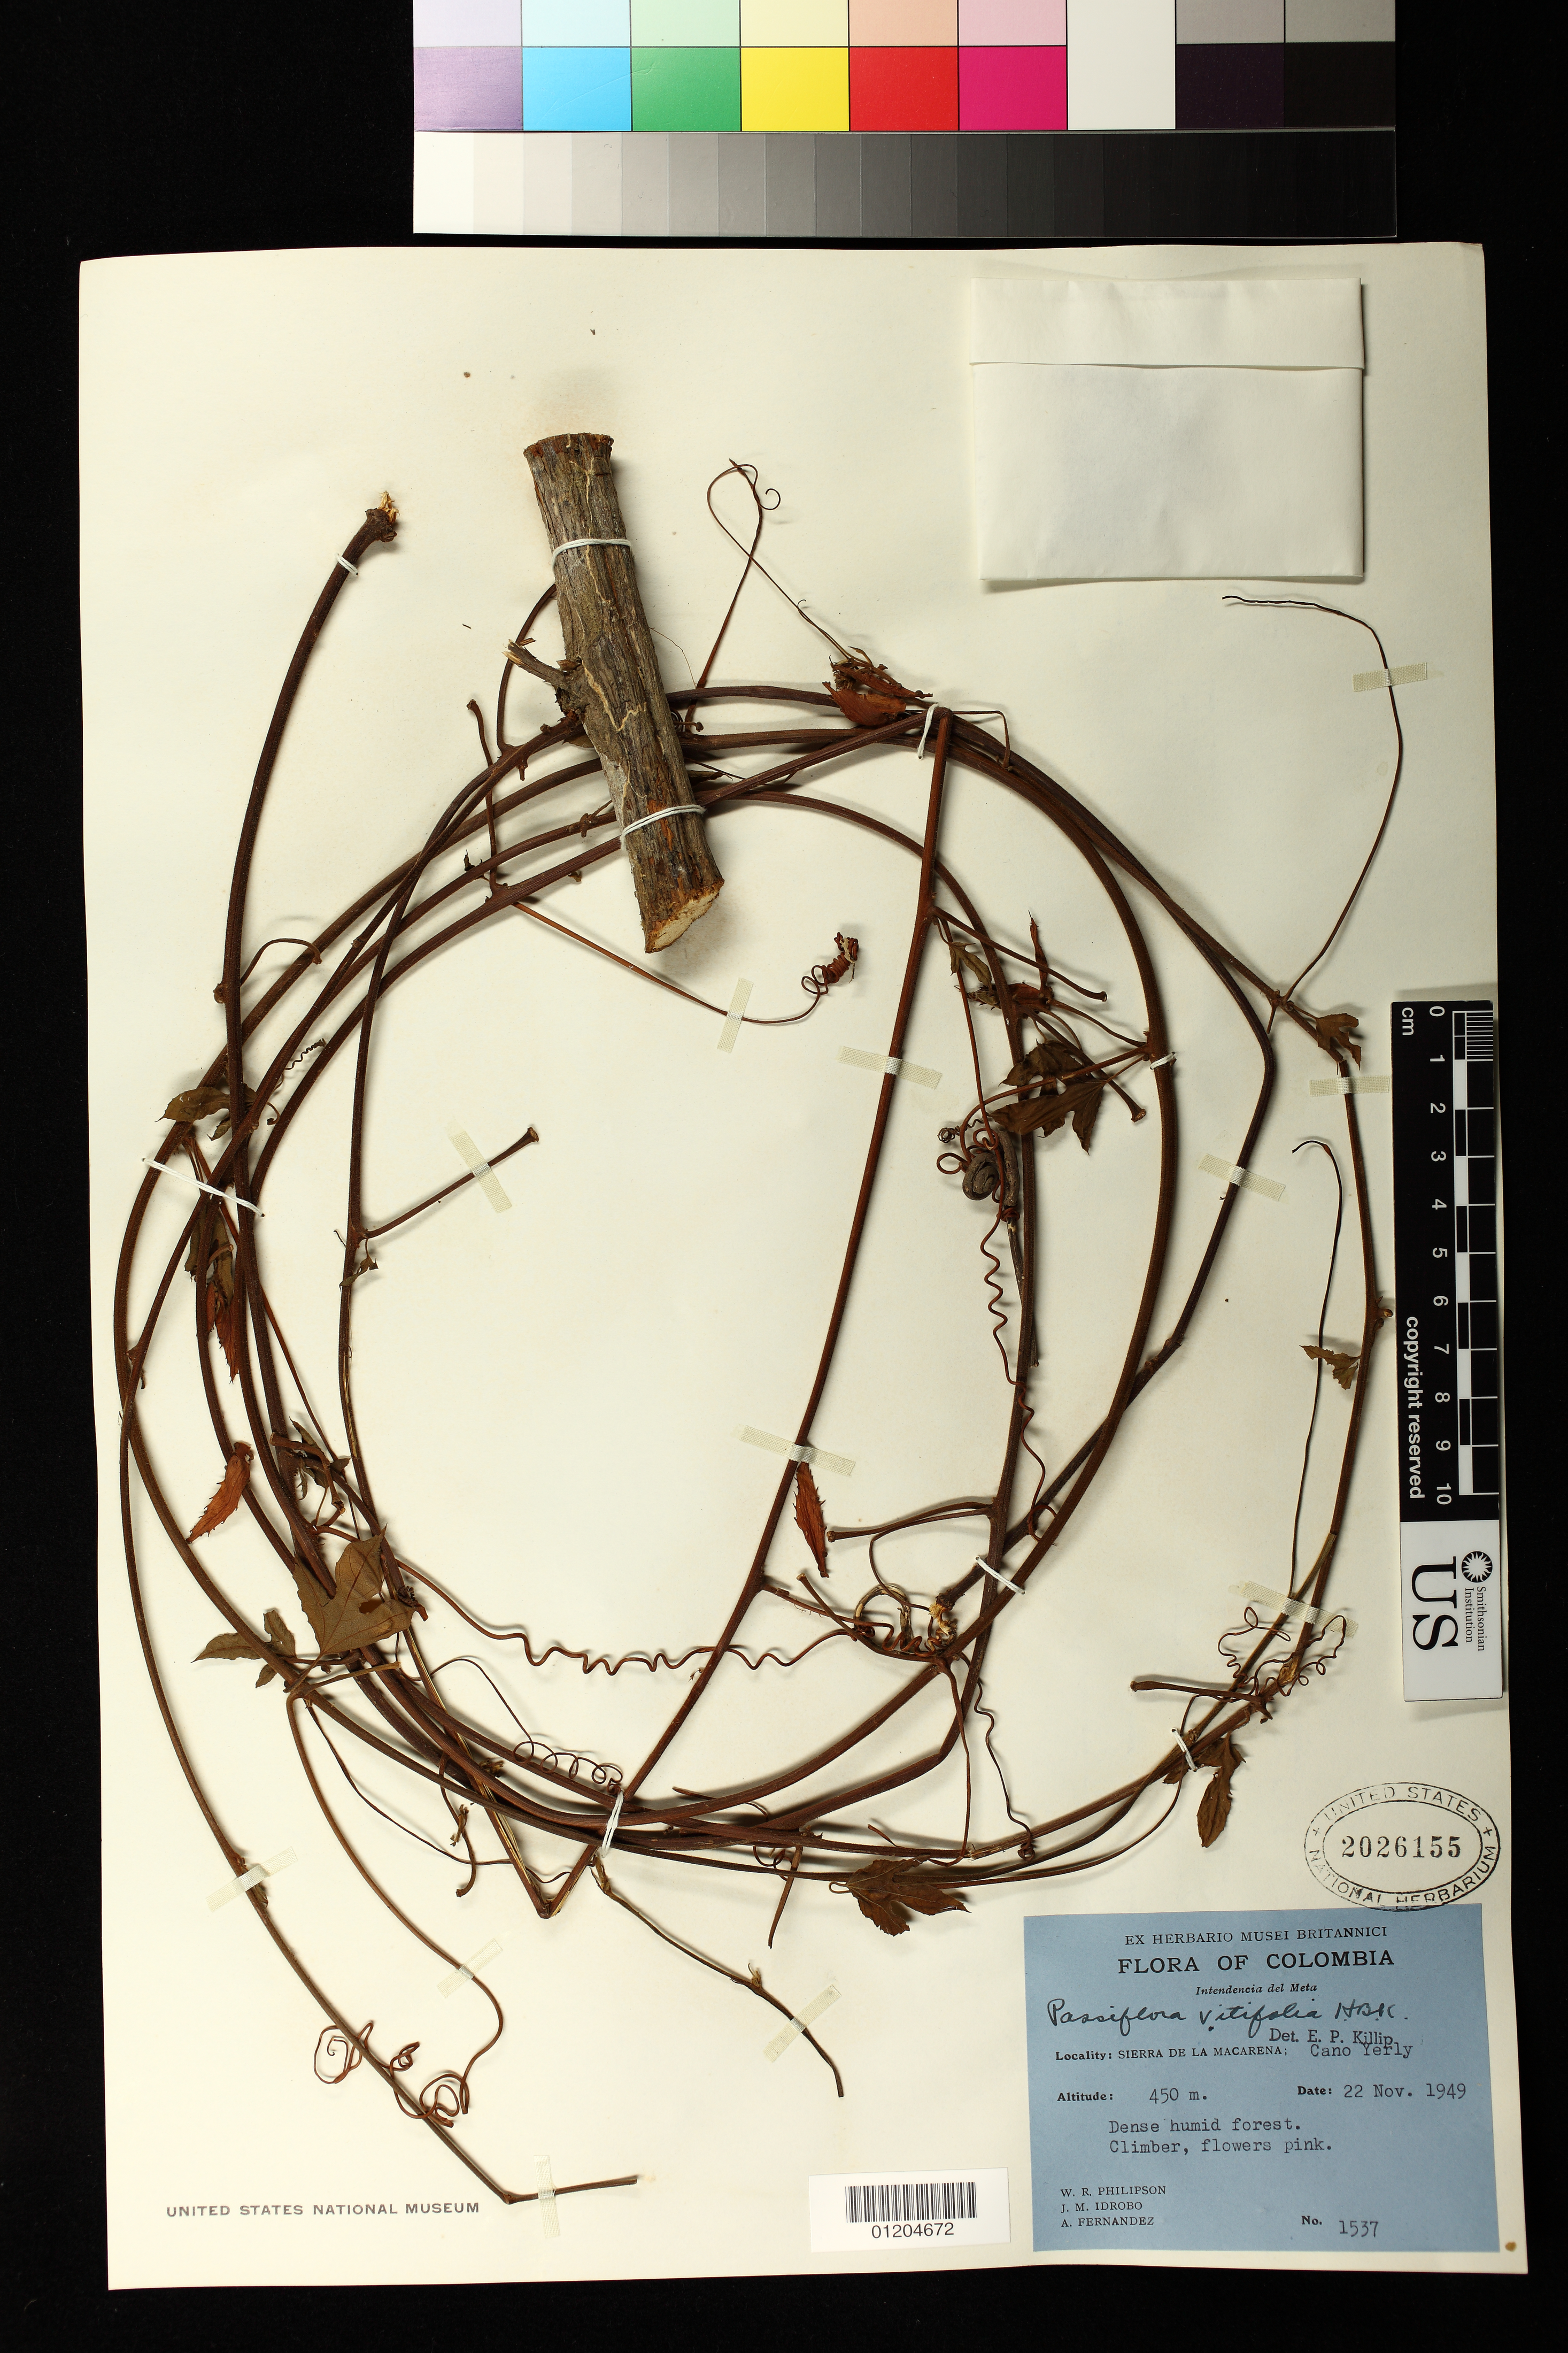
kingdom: Plantae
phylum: Tracheophyta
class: Magnoliopsida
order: Malpighiales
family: Passifloraceae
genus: Passiflora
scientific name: Passiflora vitifolia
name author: Kunth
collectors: W. R. Philipson, J. M. Idrobo & A. Fernández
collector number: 1537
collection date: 1949-11-22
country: Colombia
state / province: Meta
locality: Sierra de la Macarena; Cano Yerly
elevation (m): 450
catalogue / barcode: US 2026155